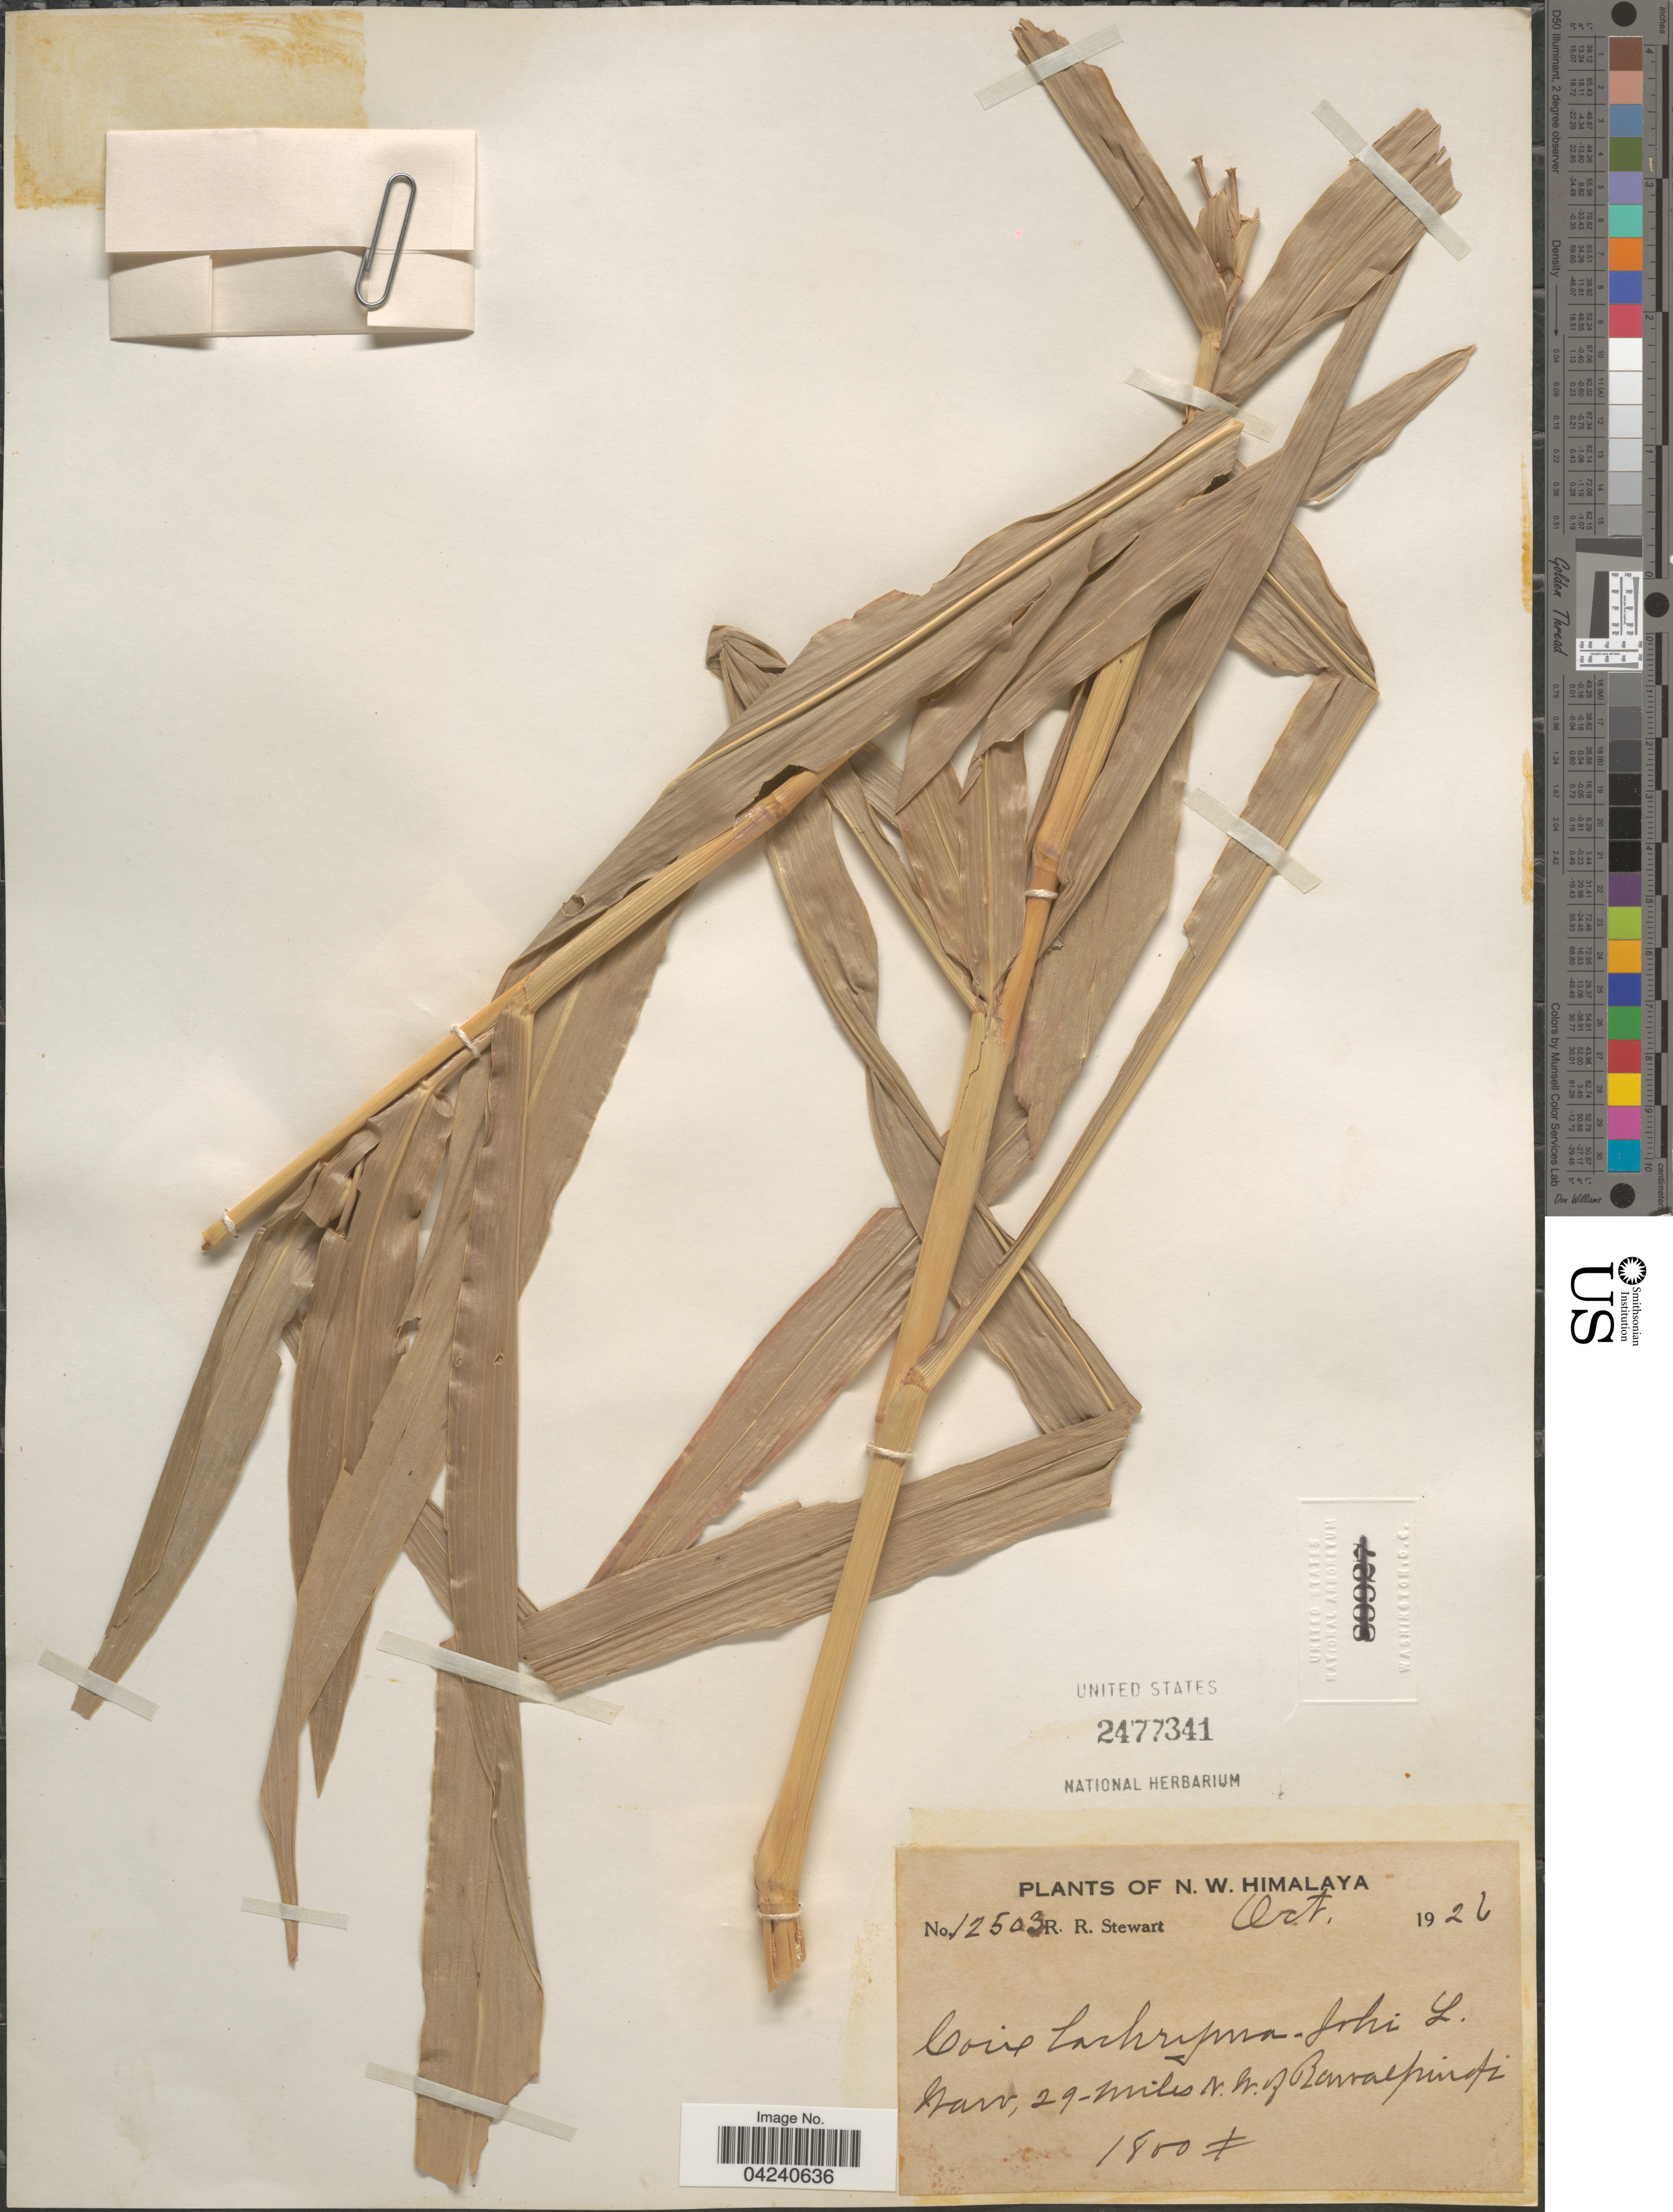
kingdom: Plantae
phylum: Tracheophyta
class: Liliopsida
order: Poales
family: Poaceae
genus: Coix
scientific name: Coix lacryma-jobi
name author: L.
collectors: R. Stewart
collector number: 12503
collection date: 1926-10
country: Pakistan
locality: N. W. Himalaya. Naw, 29-miles N.W. of Rawalpindi.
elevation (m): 549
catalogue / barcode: US 2477341